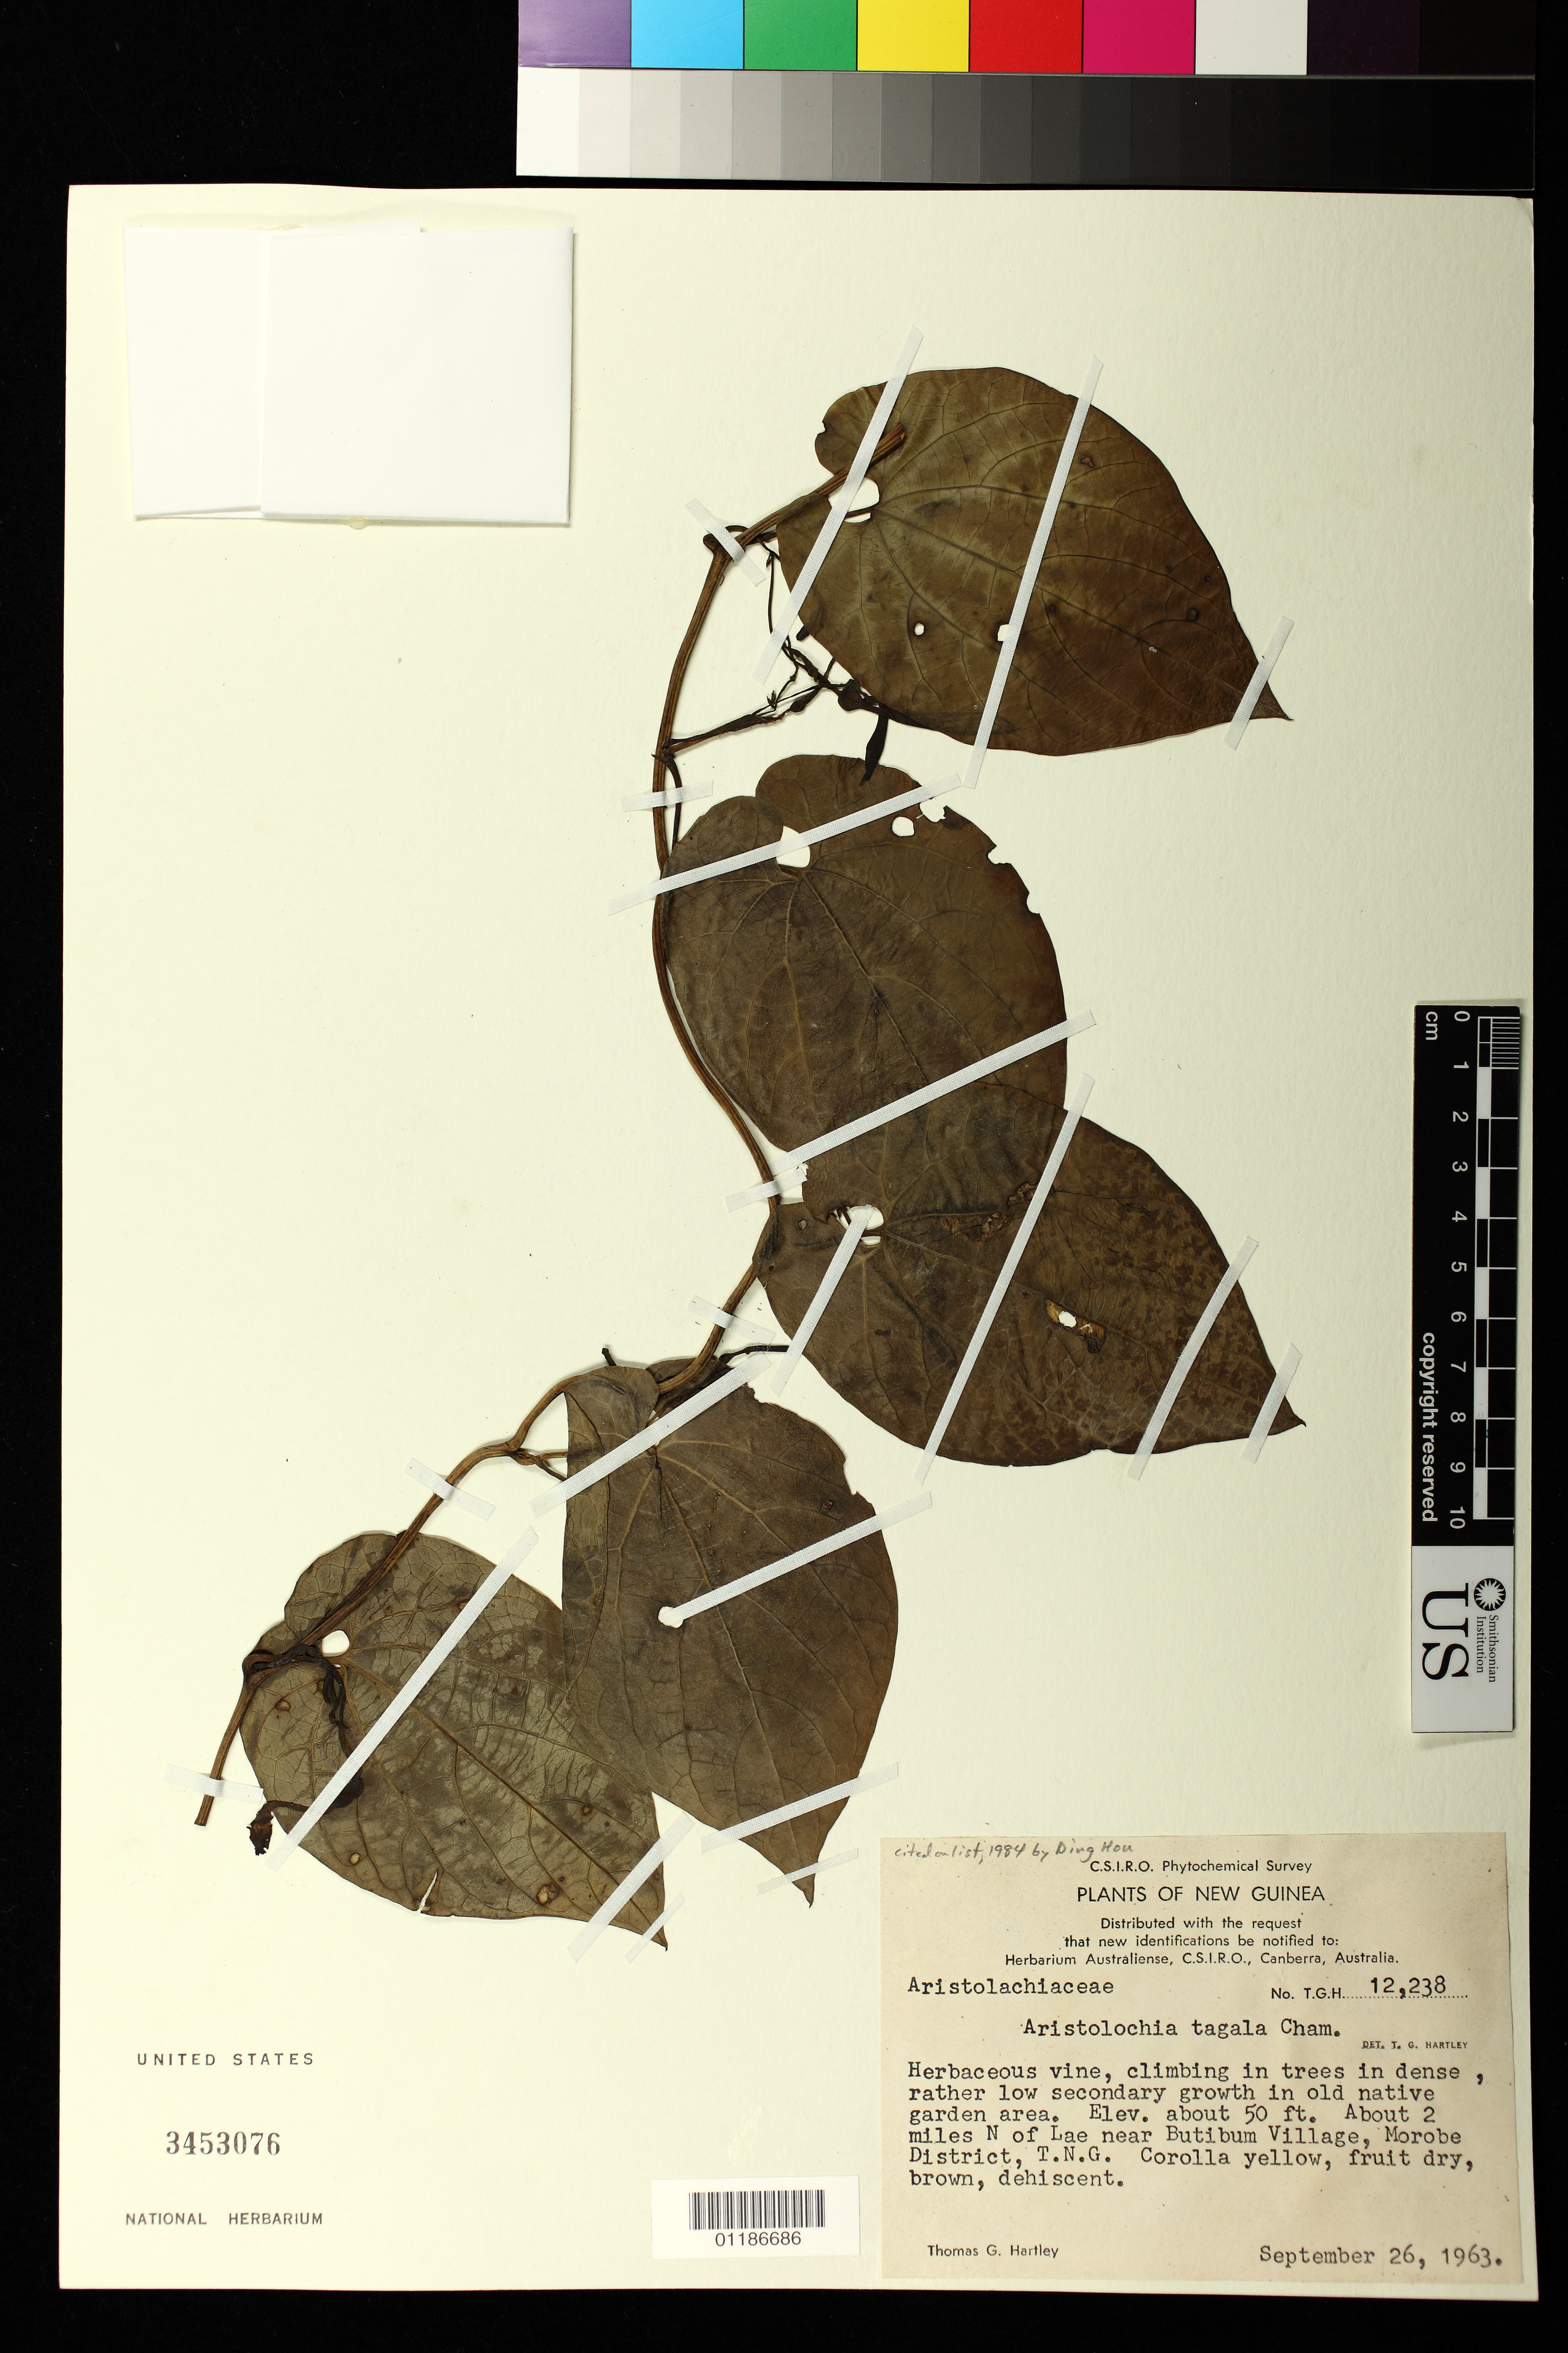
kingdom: Plantae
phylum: Tracheophyta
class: Magnoliopsida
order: Piperales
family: Aristolochiaceae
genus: Aristolochia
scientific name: Aristolochia tagala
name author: Cham.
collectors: T. G. Hartley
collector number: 12,238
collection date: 1963-09-26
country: Papua New Guinea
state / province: Morobe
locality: About 2 miles North of Lae near Butibum Village, Morobe District, T.N.G..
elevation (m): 15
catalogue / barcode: US 3453076